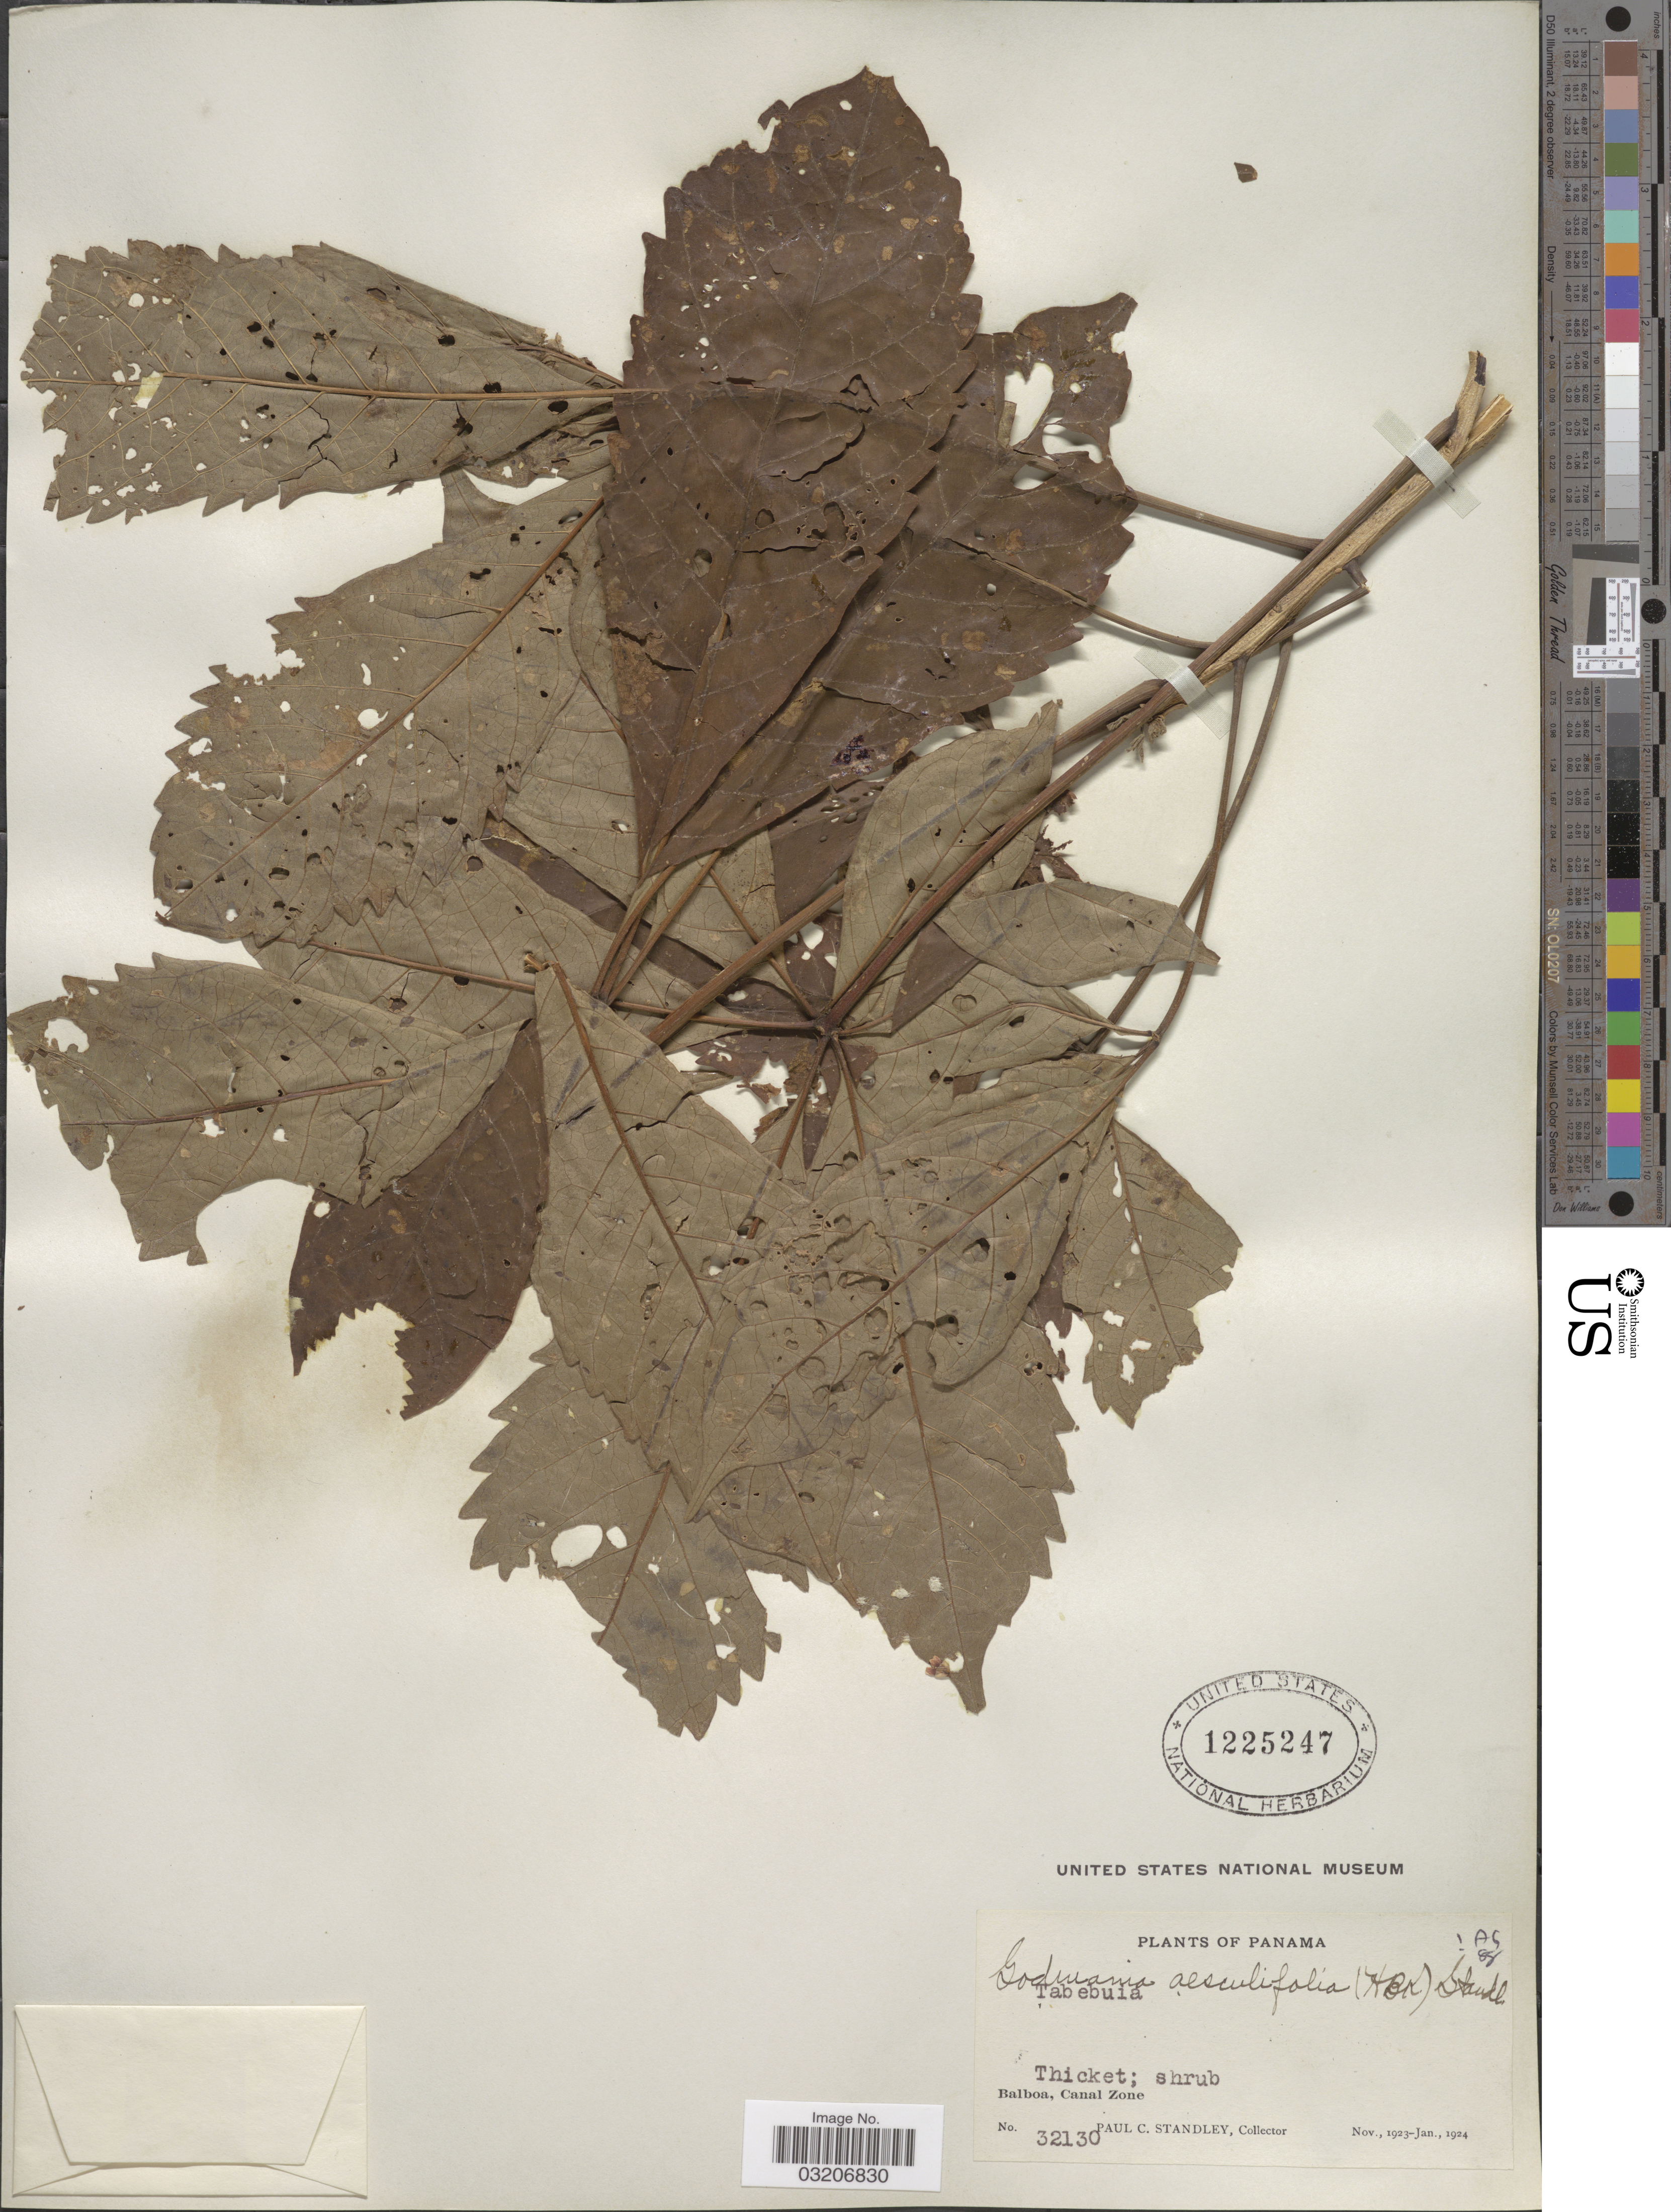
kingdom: Plantae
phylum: Tracheophyta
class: Magnoliopsida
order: Lamiales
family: Bignoniaceae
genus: Godmania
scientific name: Godmania aesculifolia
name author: Standl.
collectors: P. C. Standley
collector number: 32130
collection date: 1923-11/1924-01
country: Panama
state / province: Colón / Panamá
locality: Balboa, Canal Zone.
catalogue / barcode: US 1225247